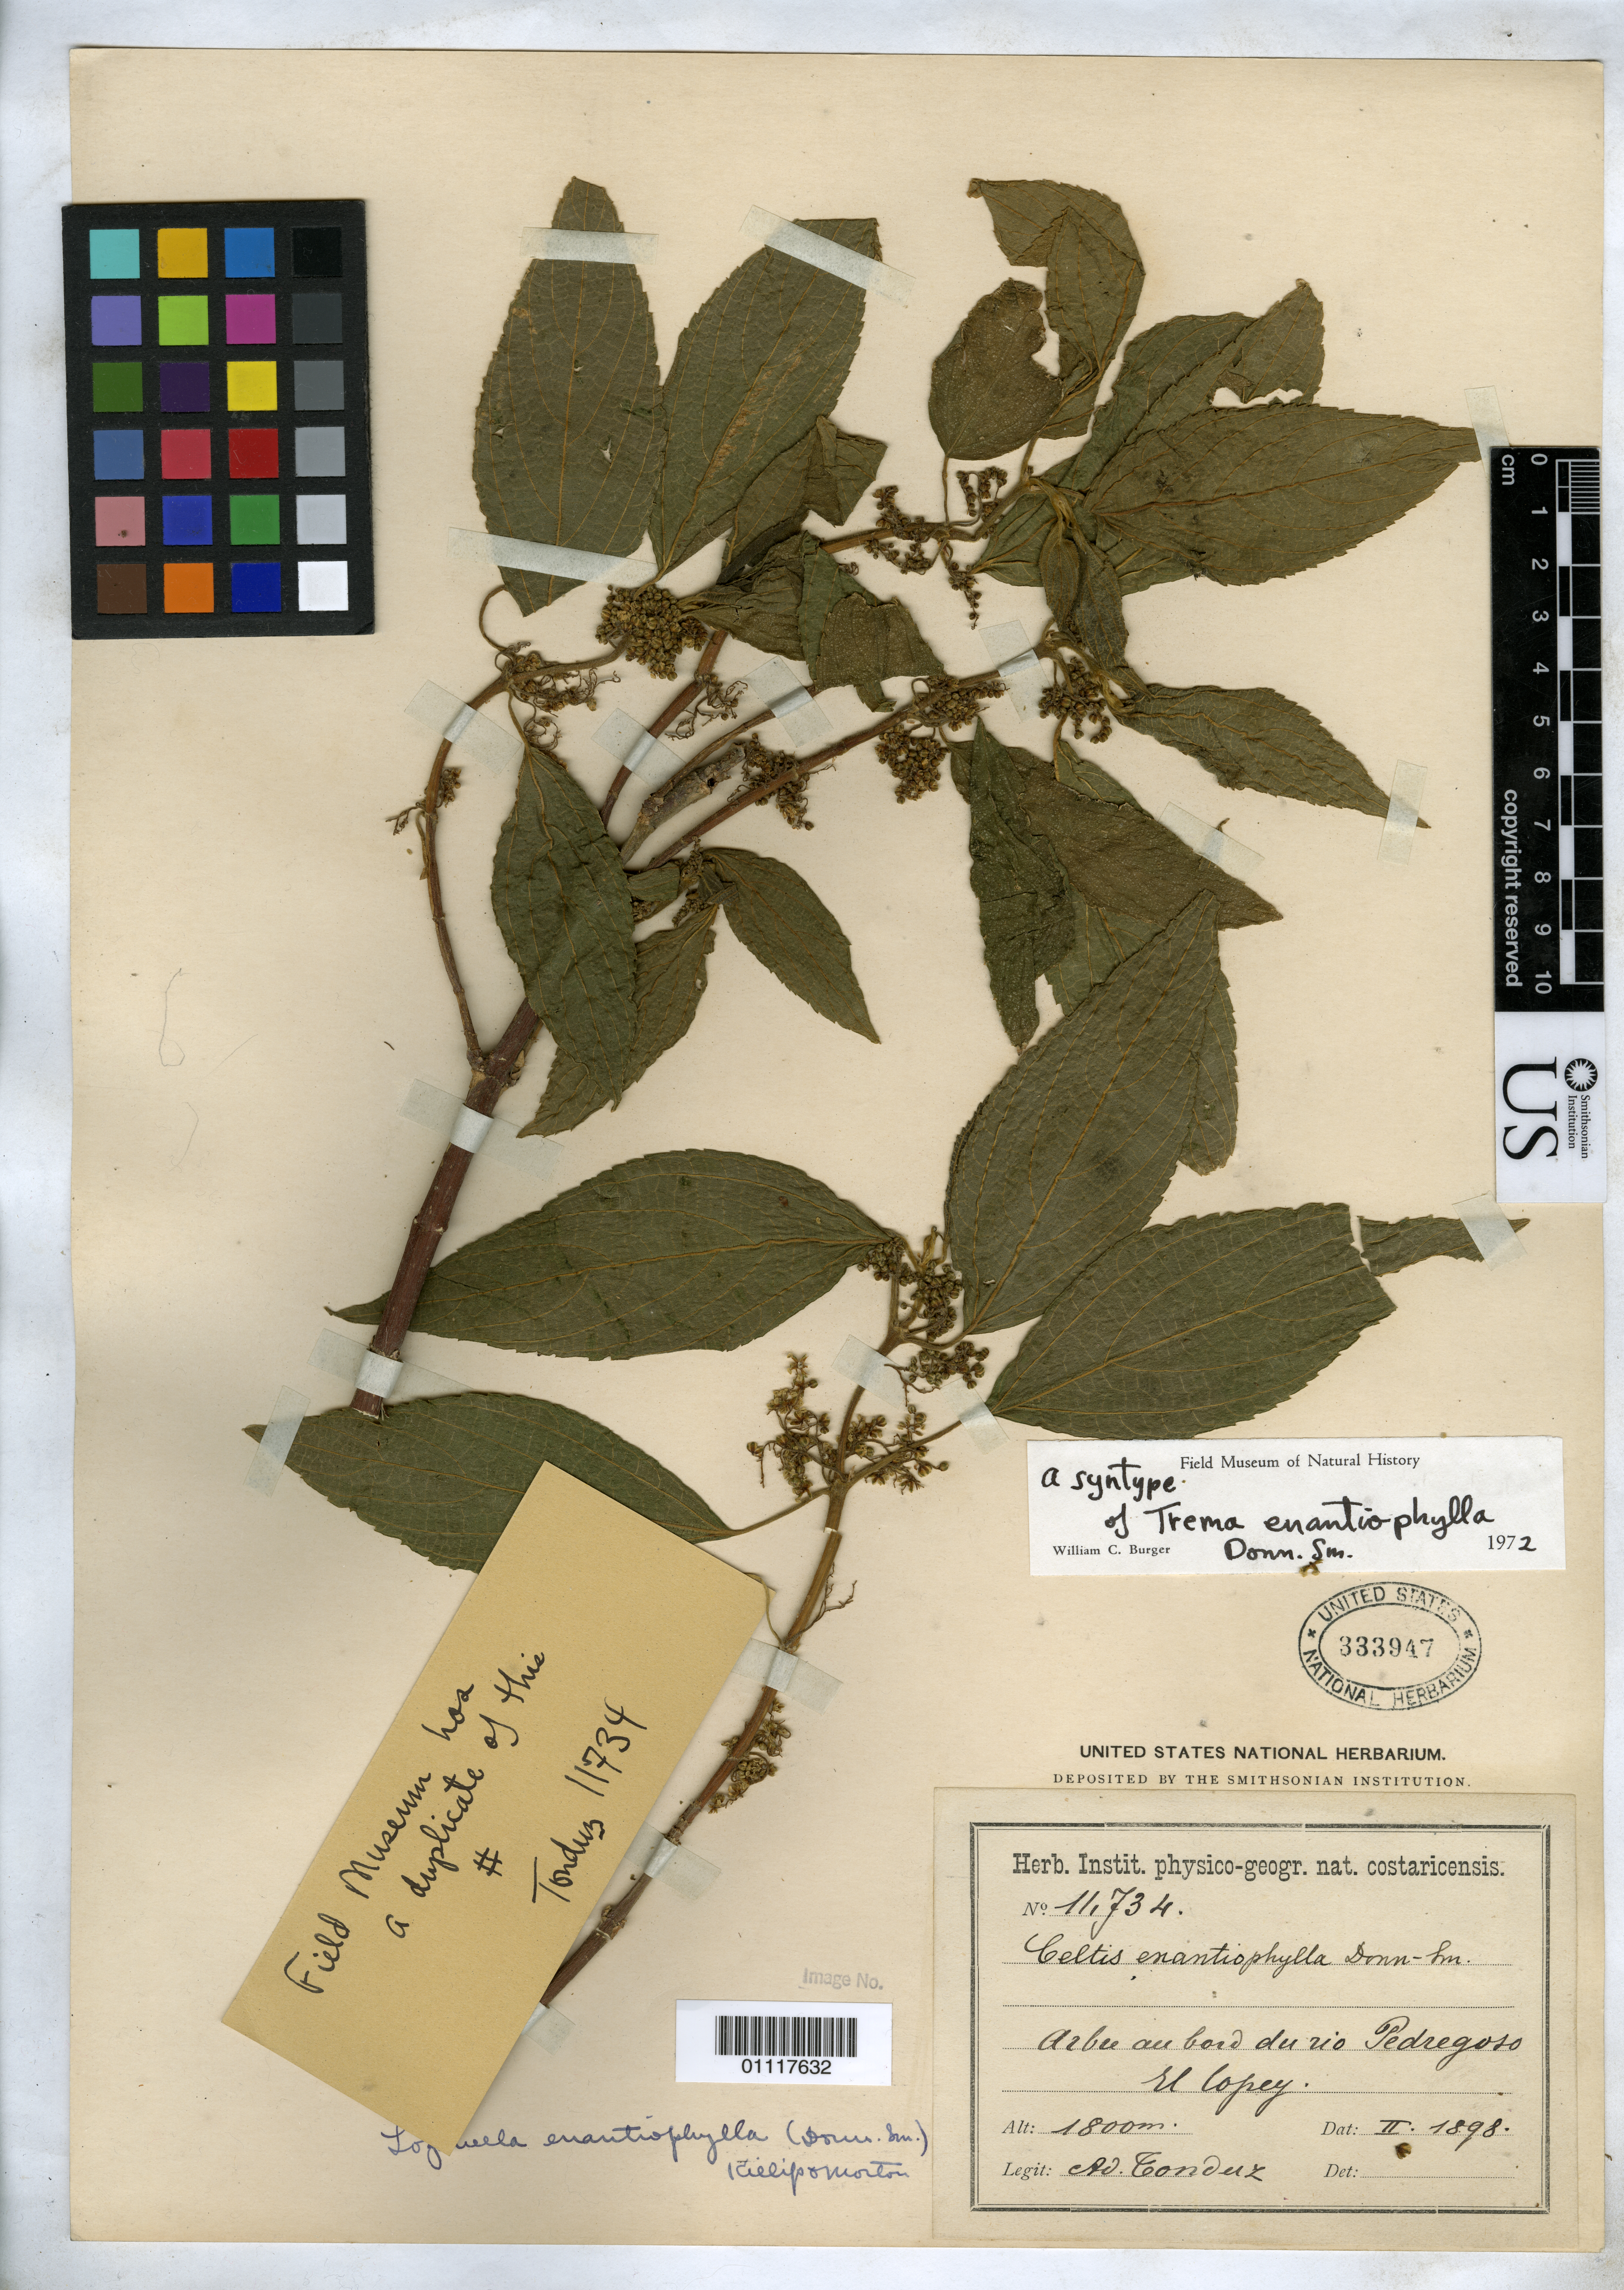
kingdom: Plantae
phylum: Tracheophyta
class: Magnoliopsida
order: Rosales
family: Cannabaceae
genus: Trema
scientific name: Trema enantiophyllum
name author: Donn. Sm.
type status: Syntype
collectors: A. Tonduz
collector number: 11734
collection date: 1898-02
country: Costa Rica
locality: Bord du Rio Pedregoso, El Copey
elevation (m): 1800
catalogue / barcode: US 333947